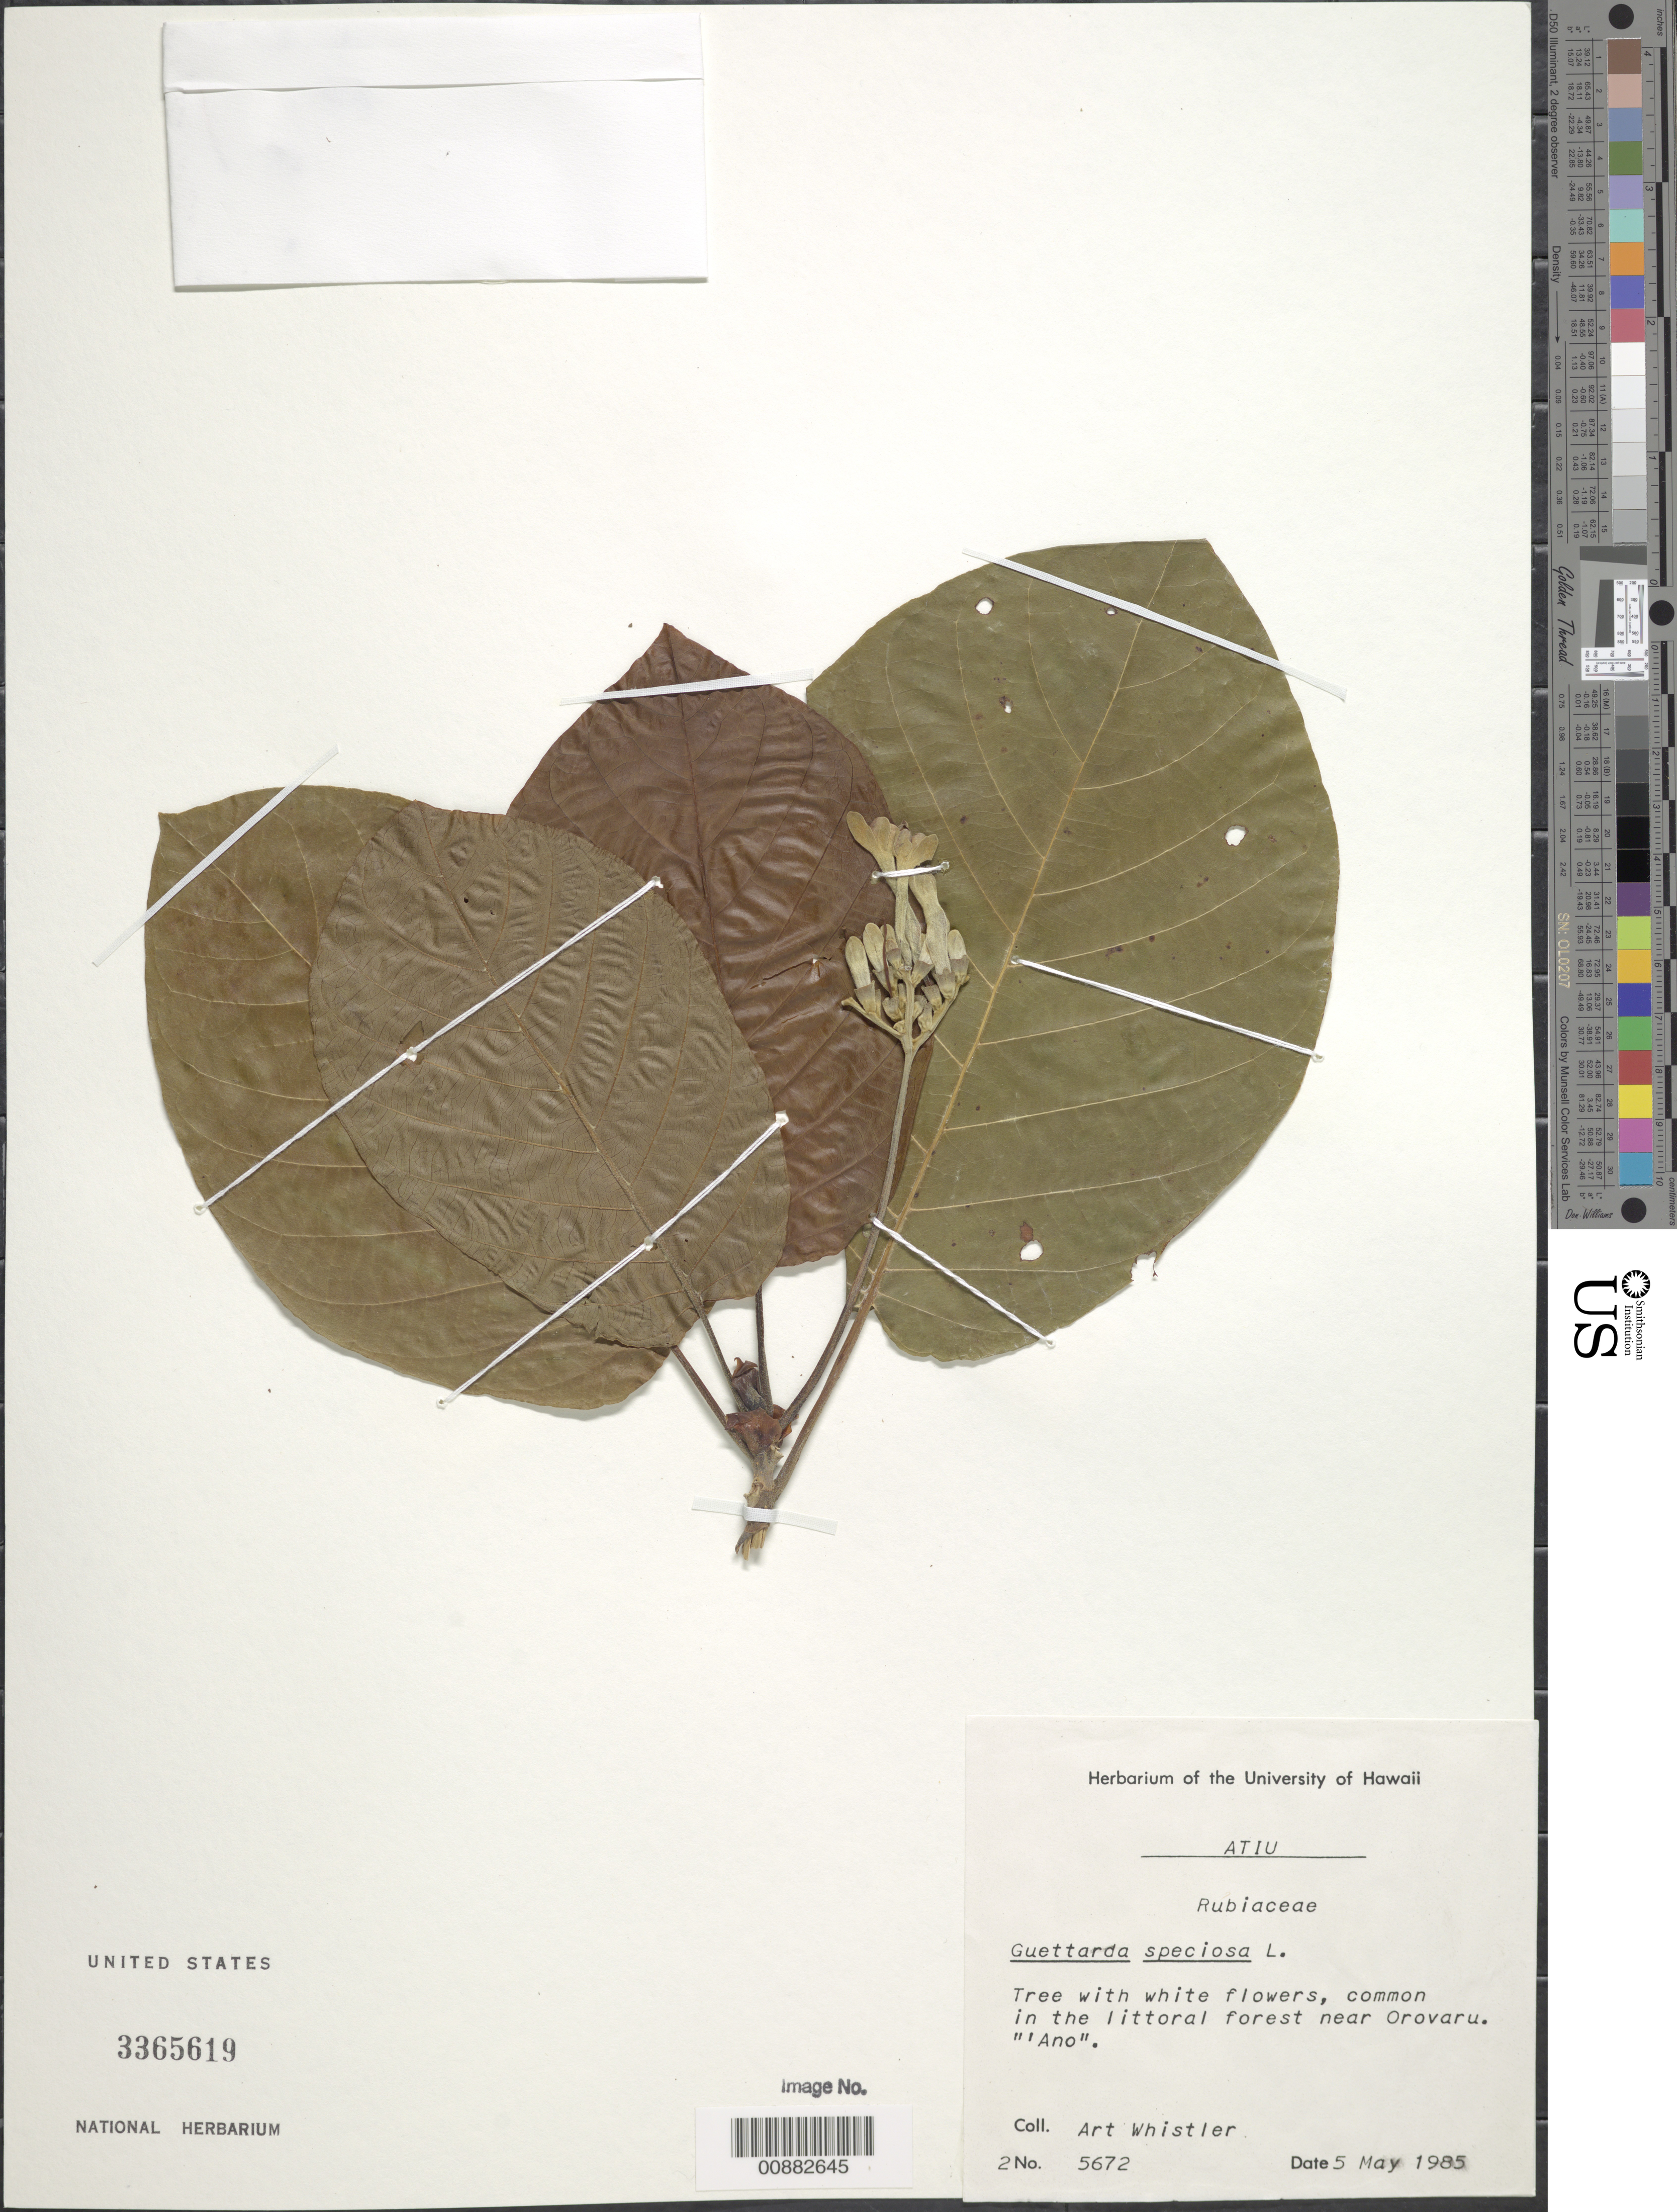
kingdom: Plantae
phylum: Tracheophyta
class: Magnoliopsida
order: Gentianales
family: Rubiaceae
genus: Guettarda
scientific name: Guettarda speciosa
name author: L.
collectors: A. Whistler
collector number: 5672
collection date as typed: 05 May 1985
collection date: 1985-05-05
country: Cook Islands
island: Atiu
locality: Littoral forest near Orovaru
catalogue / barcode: US 3365619